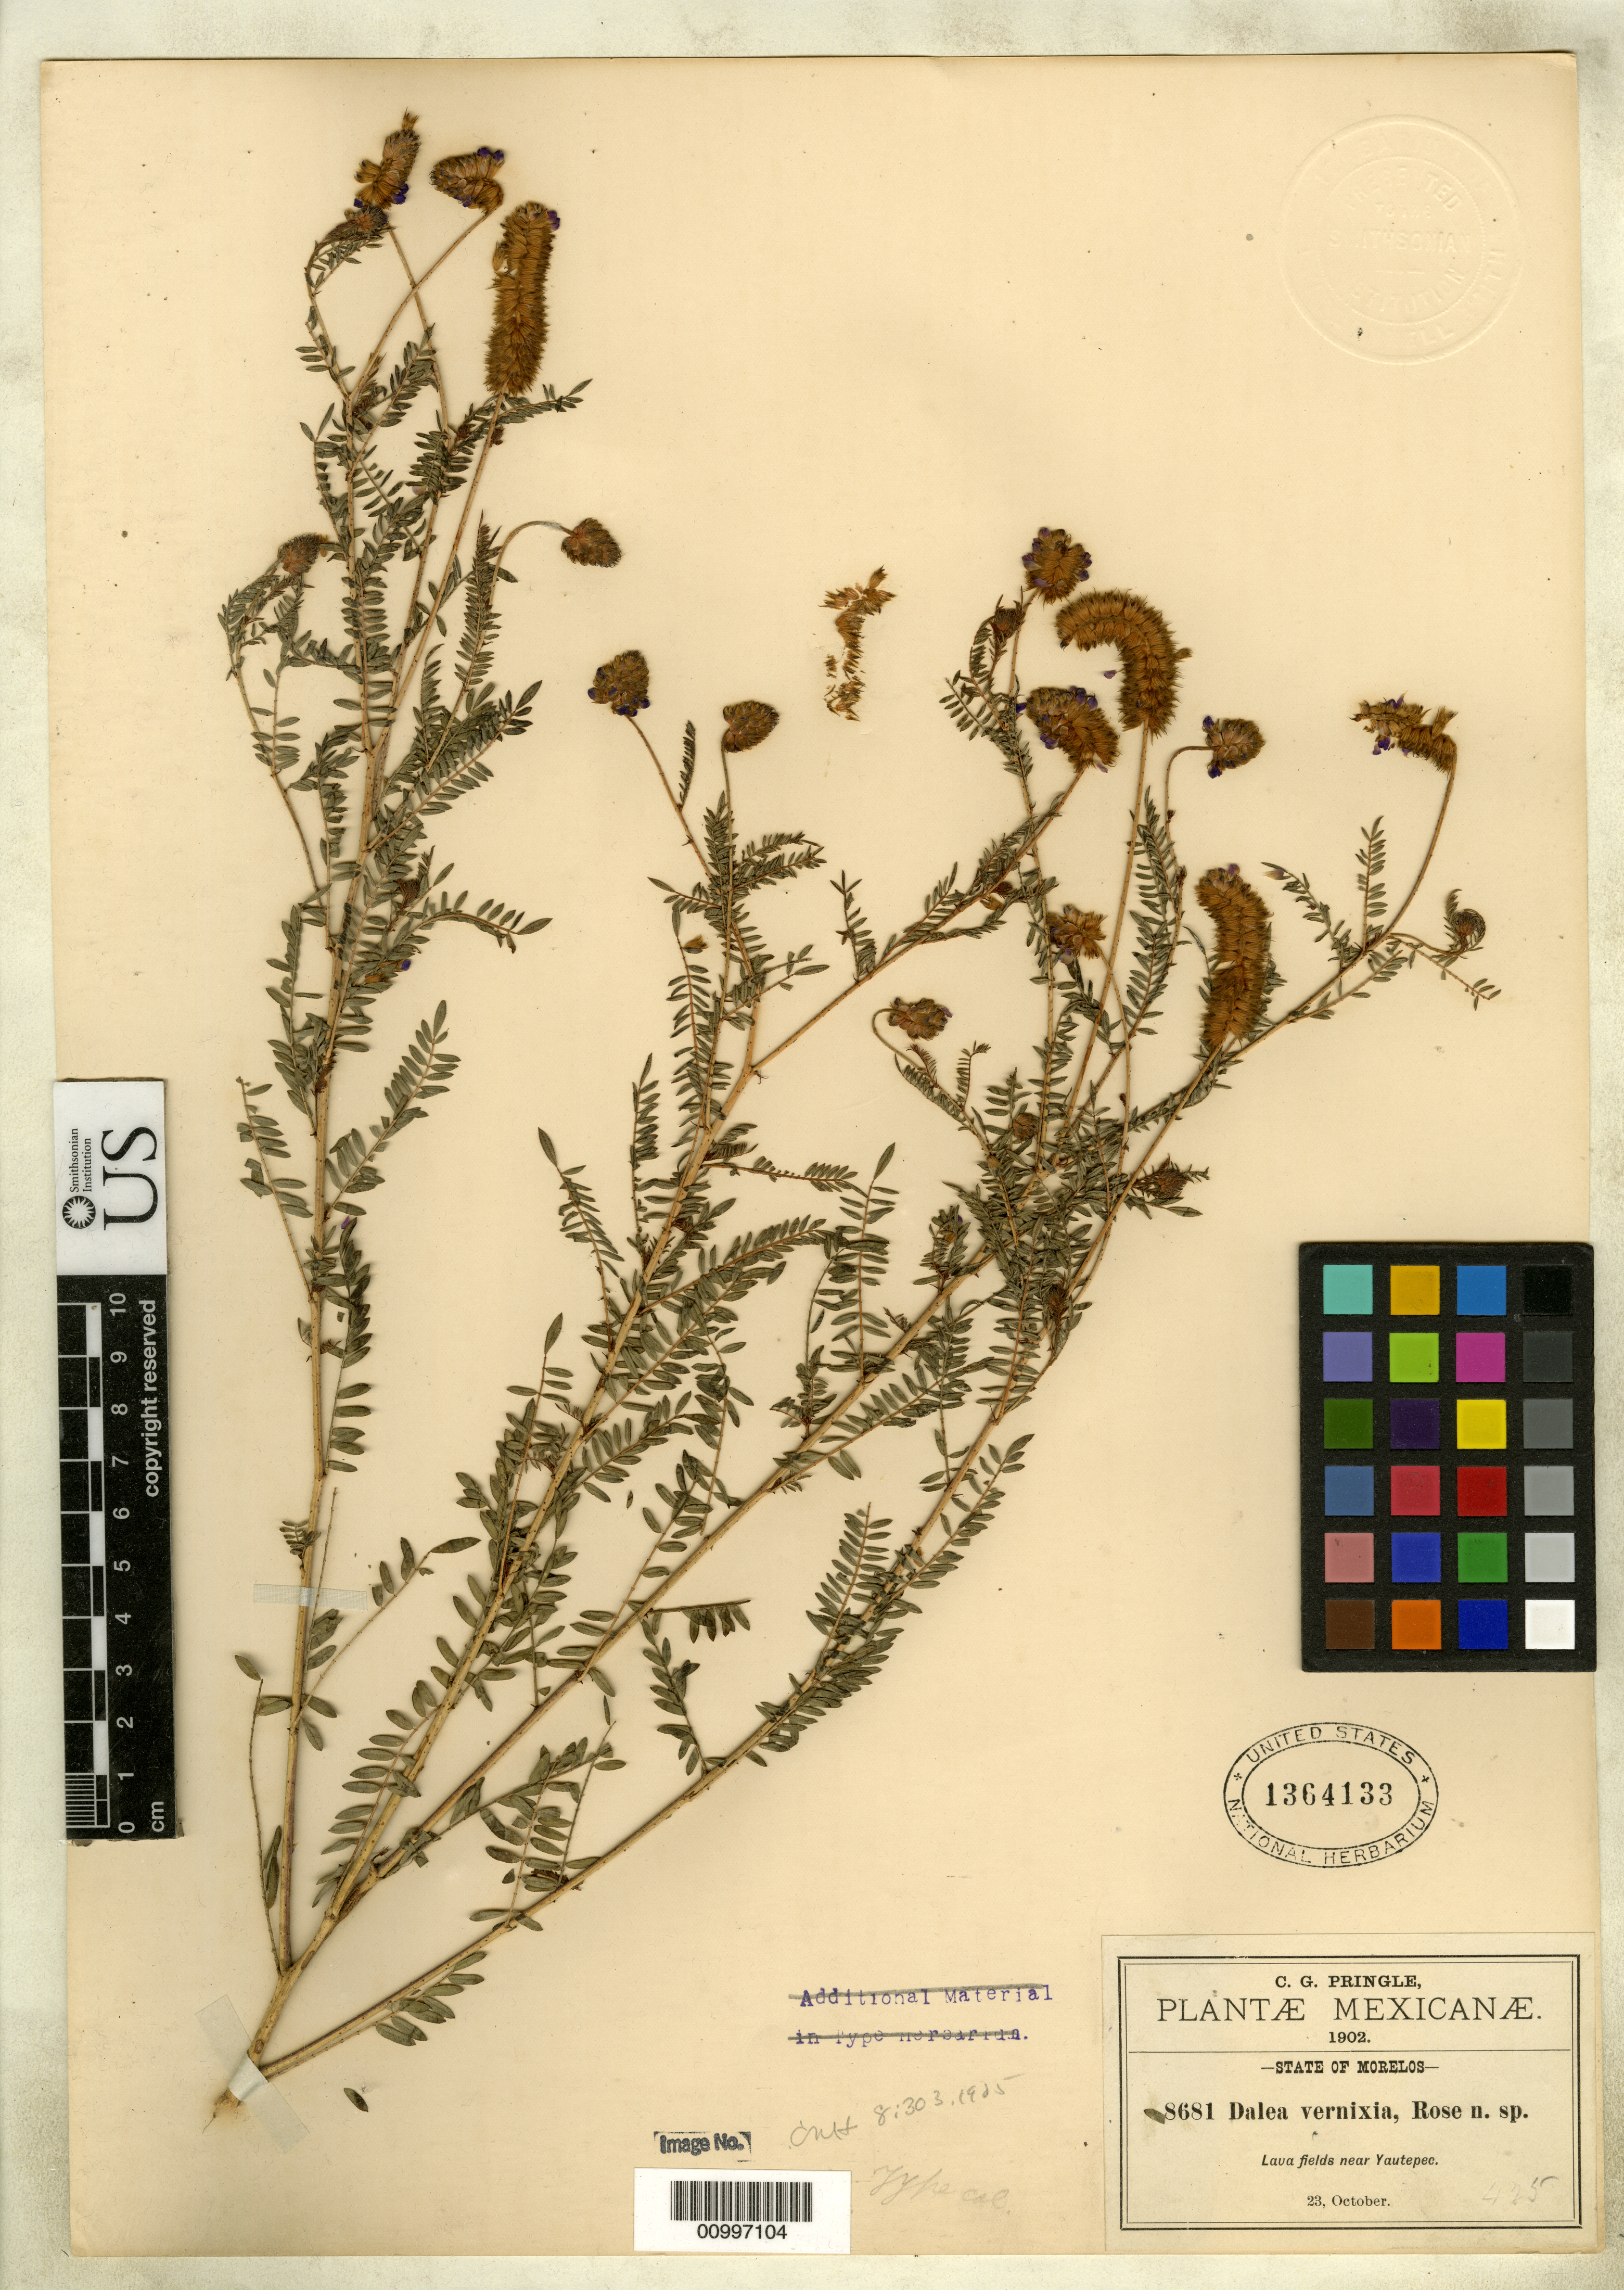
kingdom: Plantae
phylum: Tracheophyta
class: Magnoliopsida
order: Fabales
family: Fabaceae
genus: Parosela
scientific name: Parosela vernicia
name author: Rose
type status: Isotype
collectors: C. G. Pringle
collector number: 8681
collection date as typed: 23 Oct 1902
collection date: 1902-10-23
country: Mexico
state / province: Morelos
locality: Near Yautepec.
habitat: Lava fields.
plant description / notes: The protologue cite no. 868 as the type, not the 8681 reported on this sheet. The date cited in the protologue is 26 October 1902, whereas the sheet gives 23 October. These are presumed to be errors. Specimen from the herbarium of J. Donnell Smith.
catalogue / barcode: US 1364133